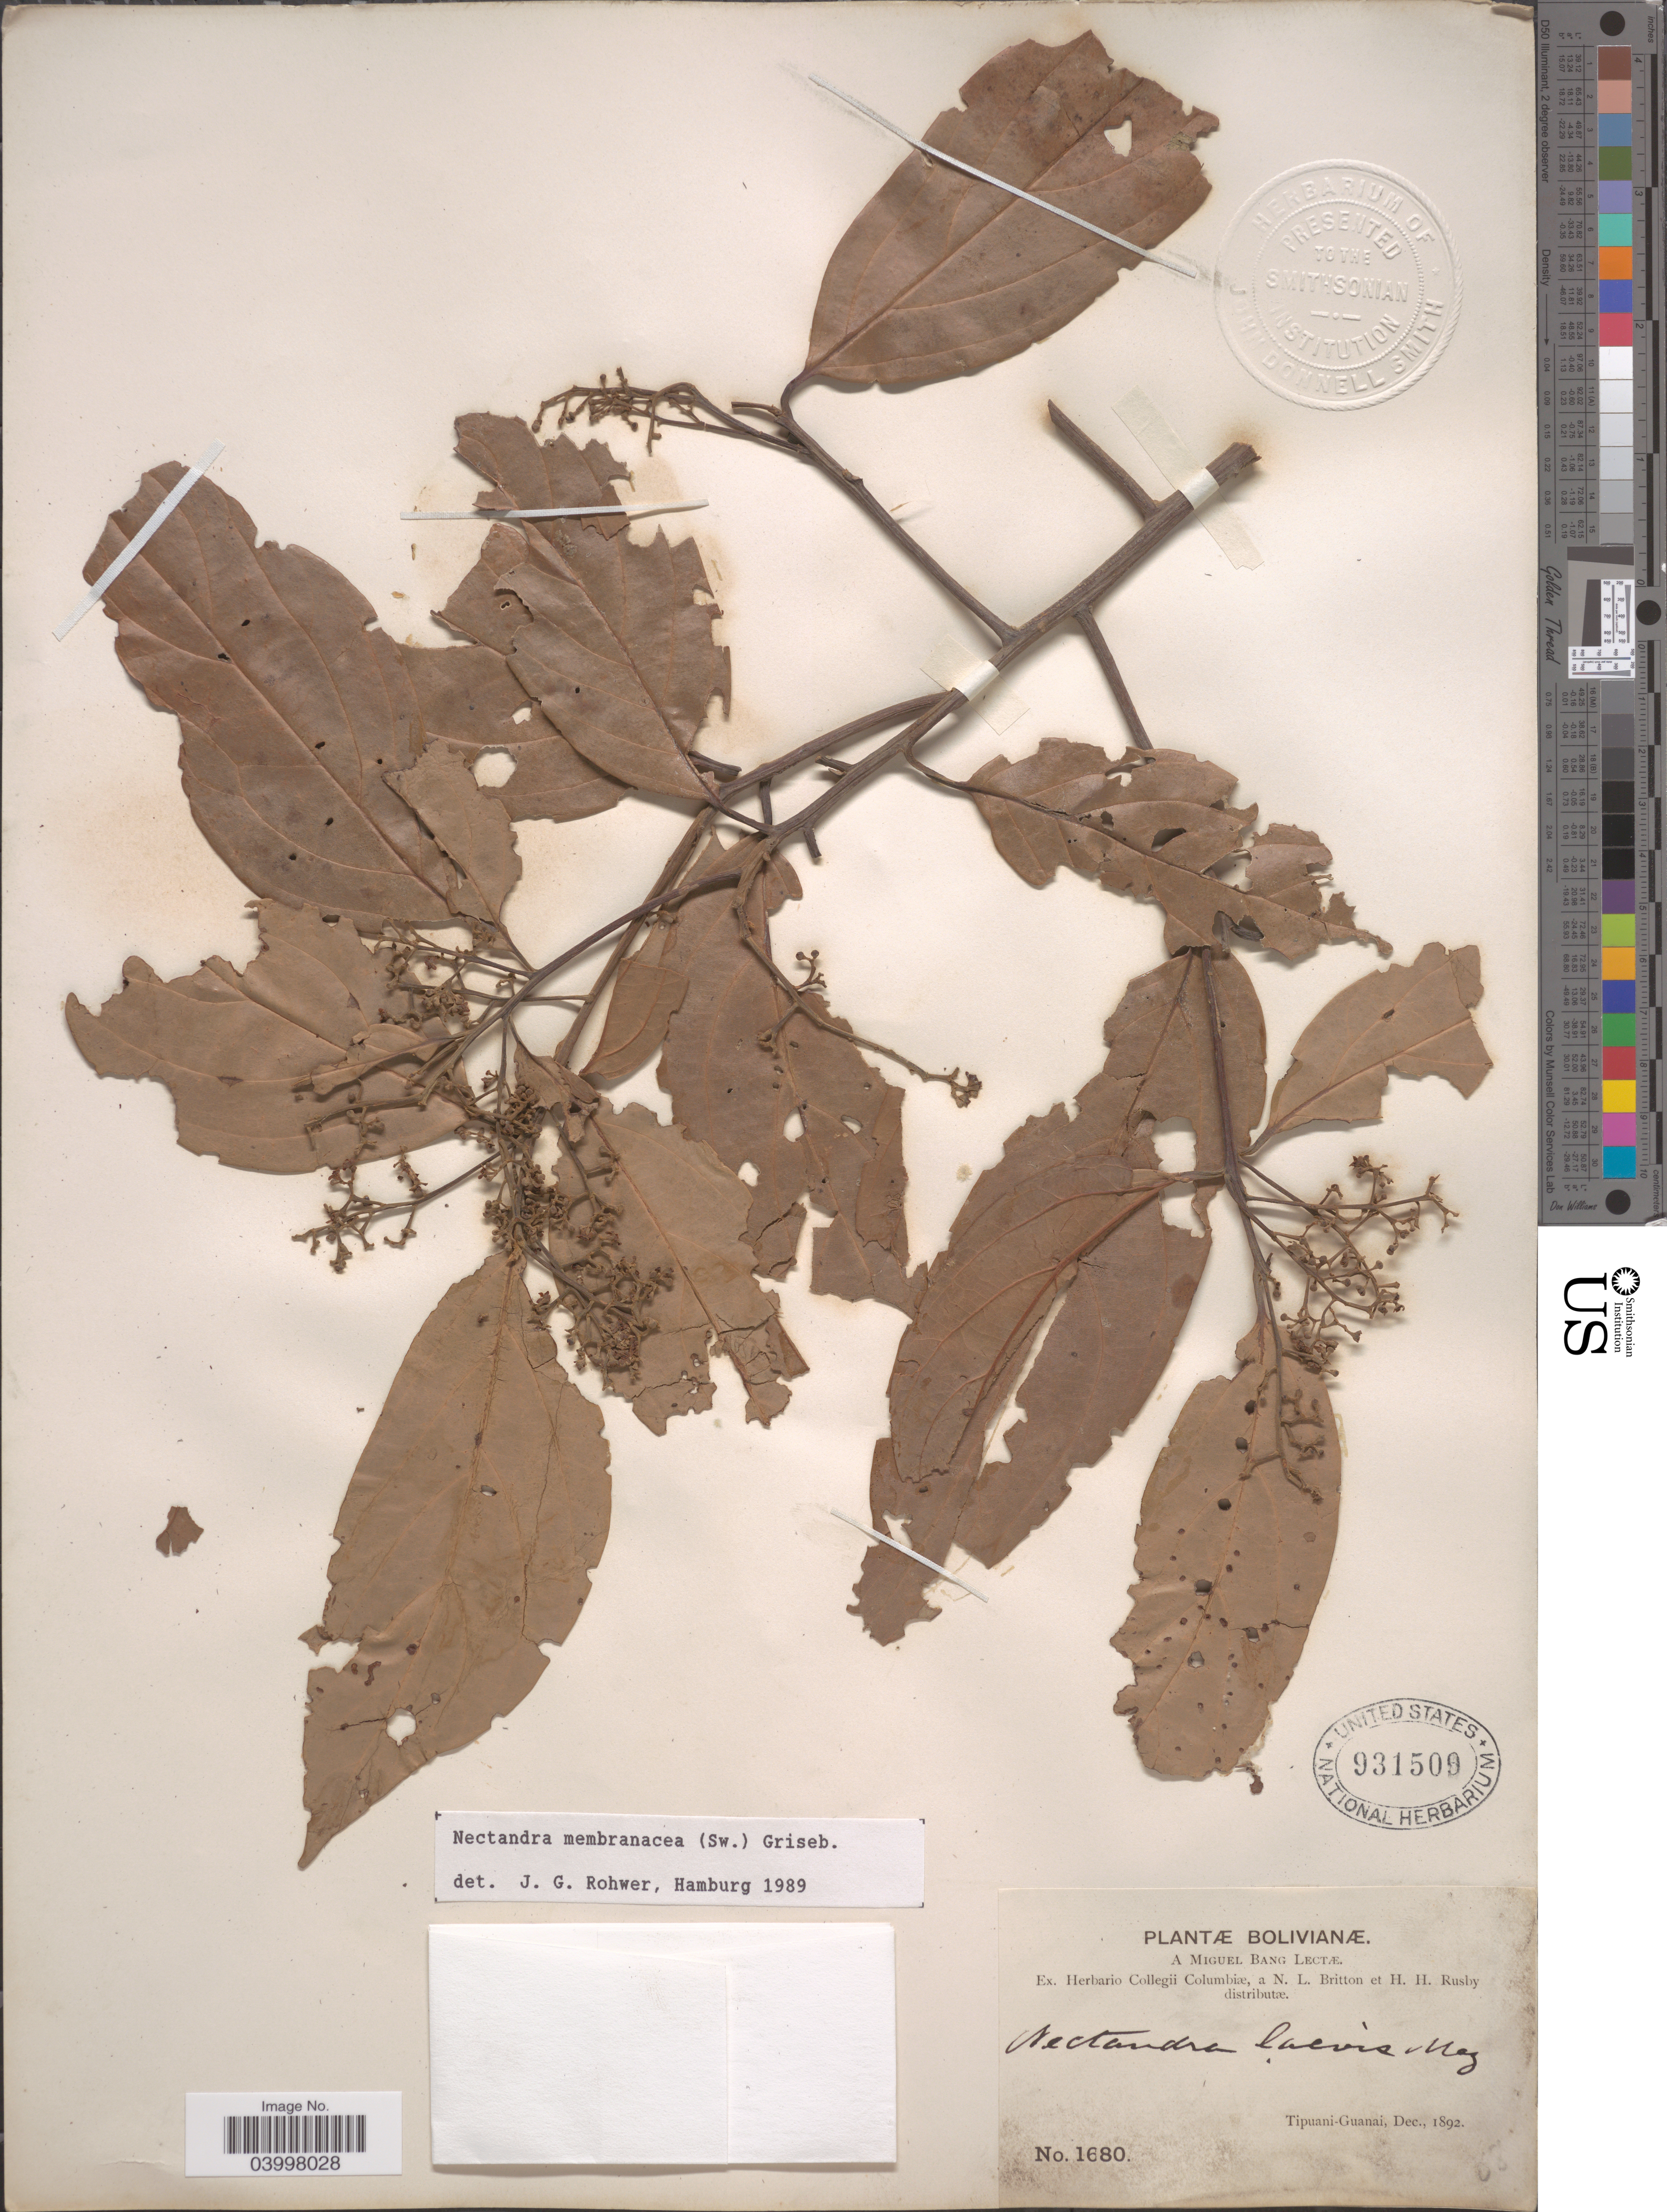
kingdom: Plantae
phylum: Tracheophyta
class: Magnoliopsida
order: Laurales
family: Lauraceae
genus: Nectandra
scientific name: Nectandra membranacea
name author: (Sw.) Griseb.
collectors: M. Bang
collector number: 1680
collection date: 1892-12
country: Bolivia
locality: Tipuani-Guanai.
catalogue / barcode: US 931509